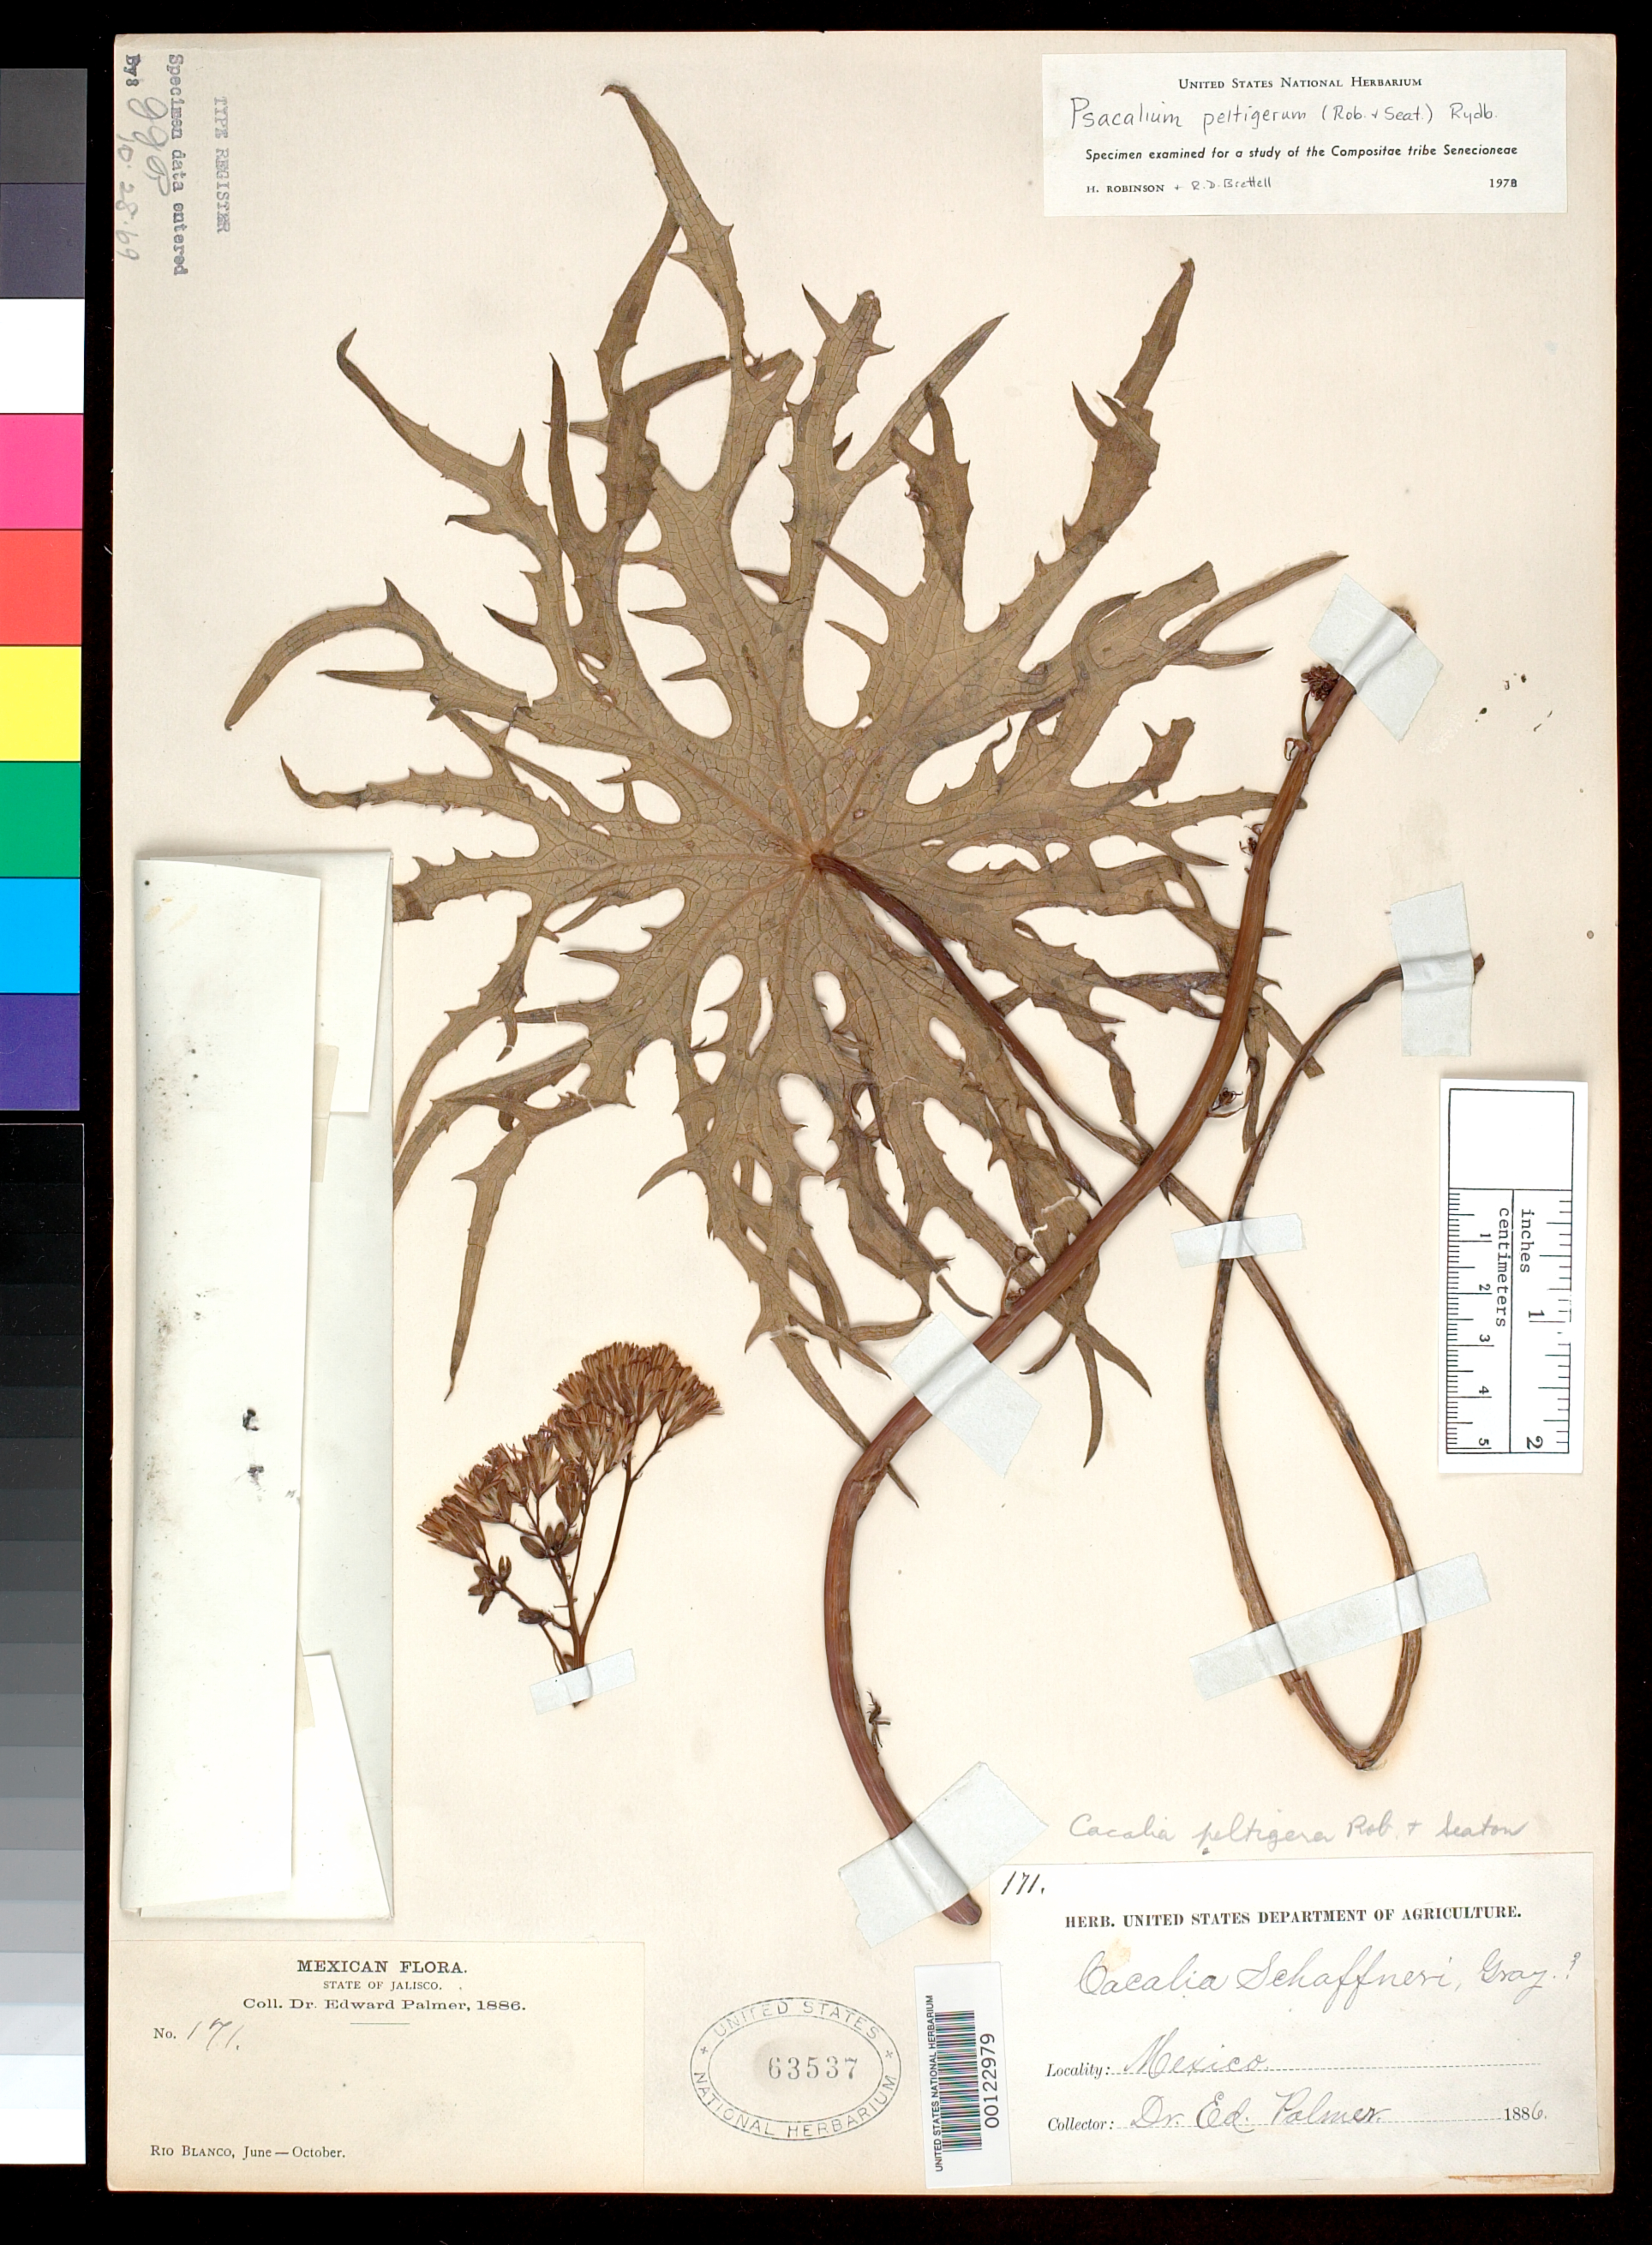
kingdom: Plantae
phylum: Tracheophyta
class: Magnoliopsida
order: Asterales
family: Asteraceae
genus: Cacalia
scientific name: Cacalia peltigera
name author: B.L. Rob. & Seaton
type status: Isosyntype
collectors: E. Palmer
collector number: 171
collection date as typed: Jun 1886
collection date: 1886-06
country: Mexico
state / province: Jalisco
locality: Rio Blanco.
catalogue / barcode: US 63537